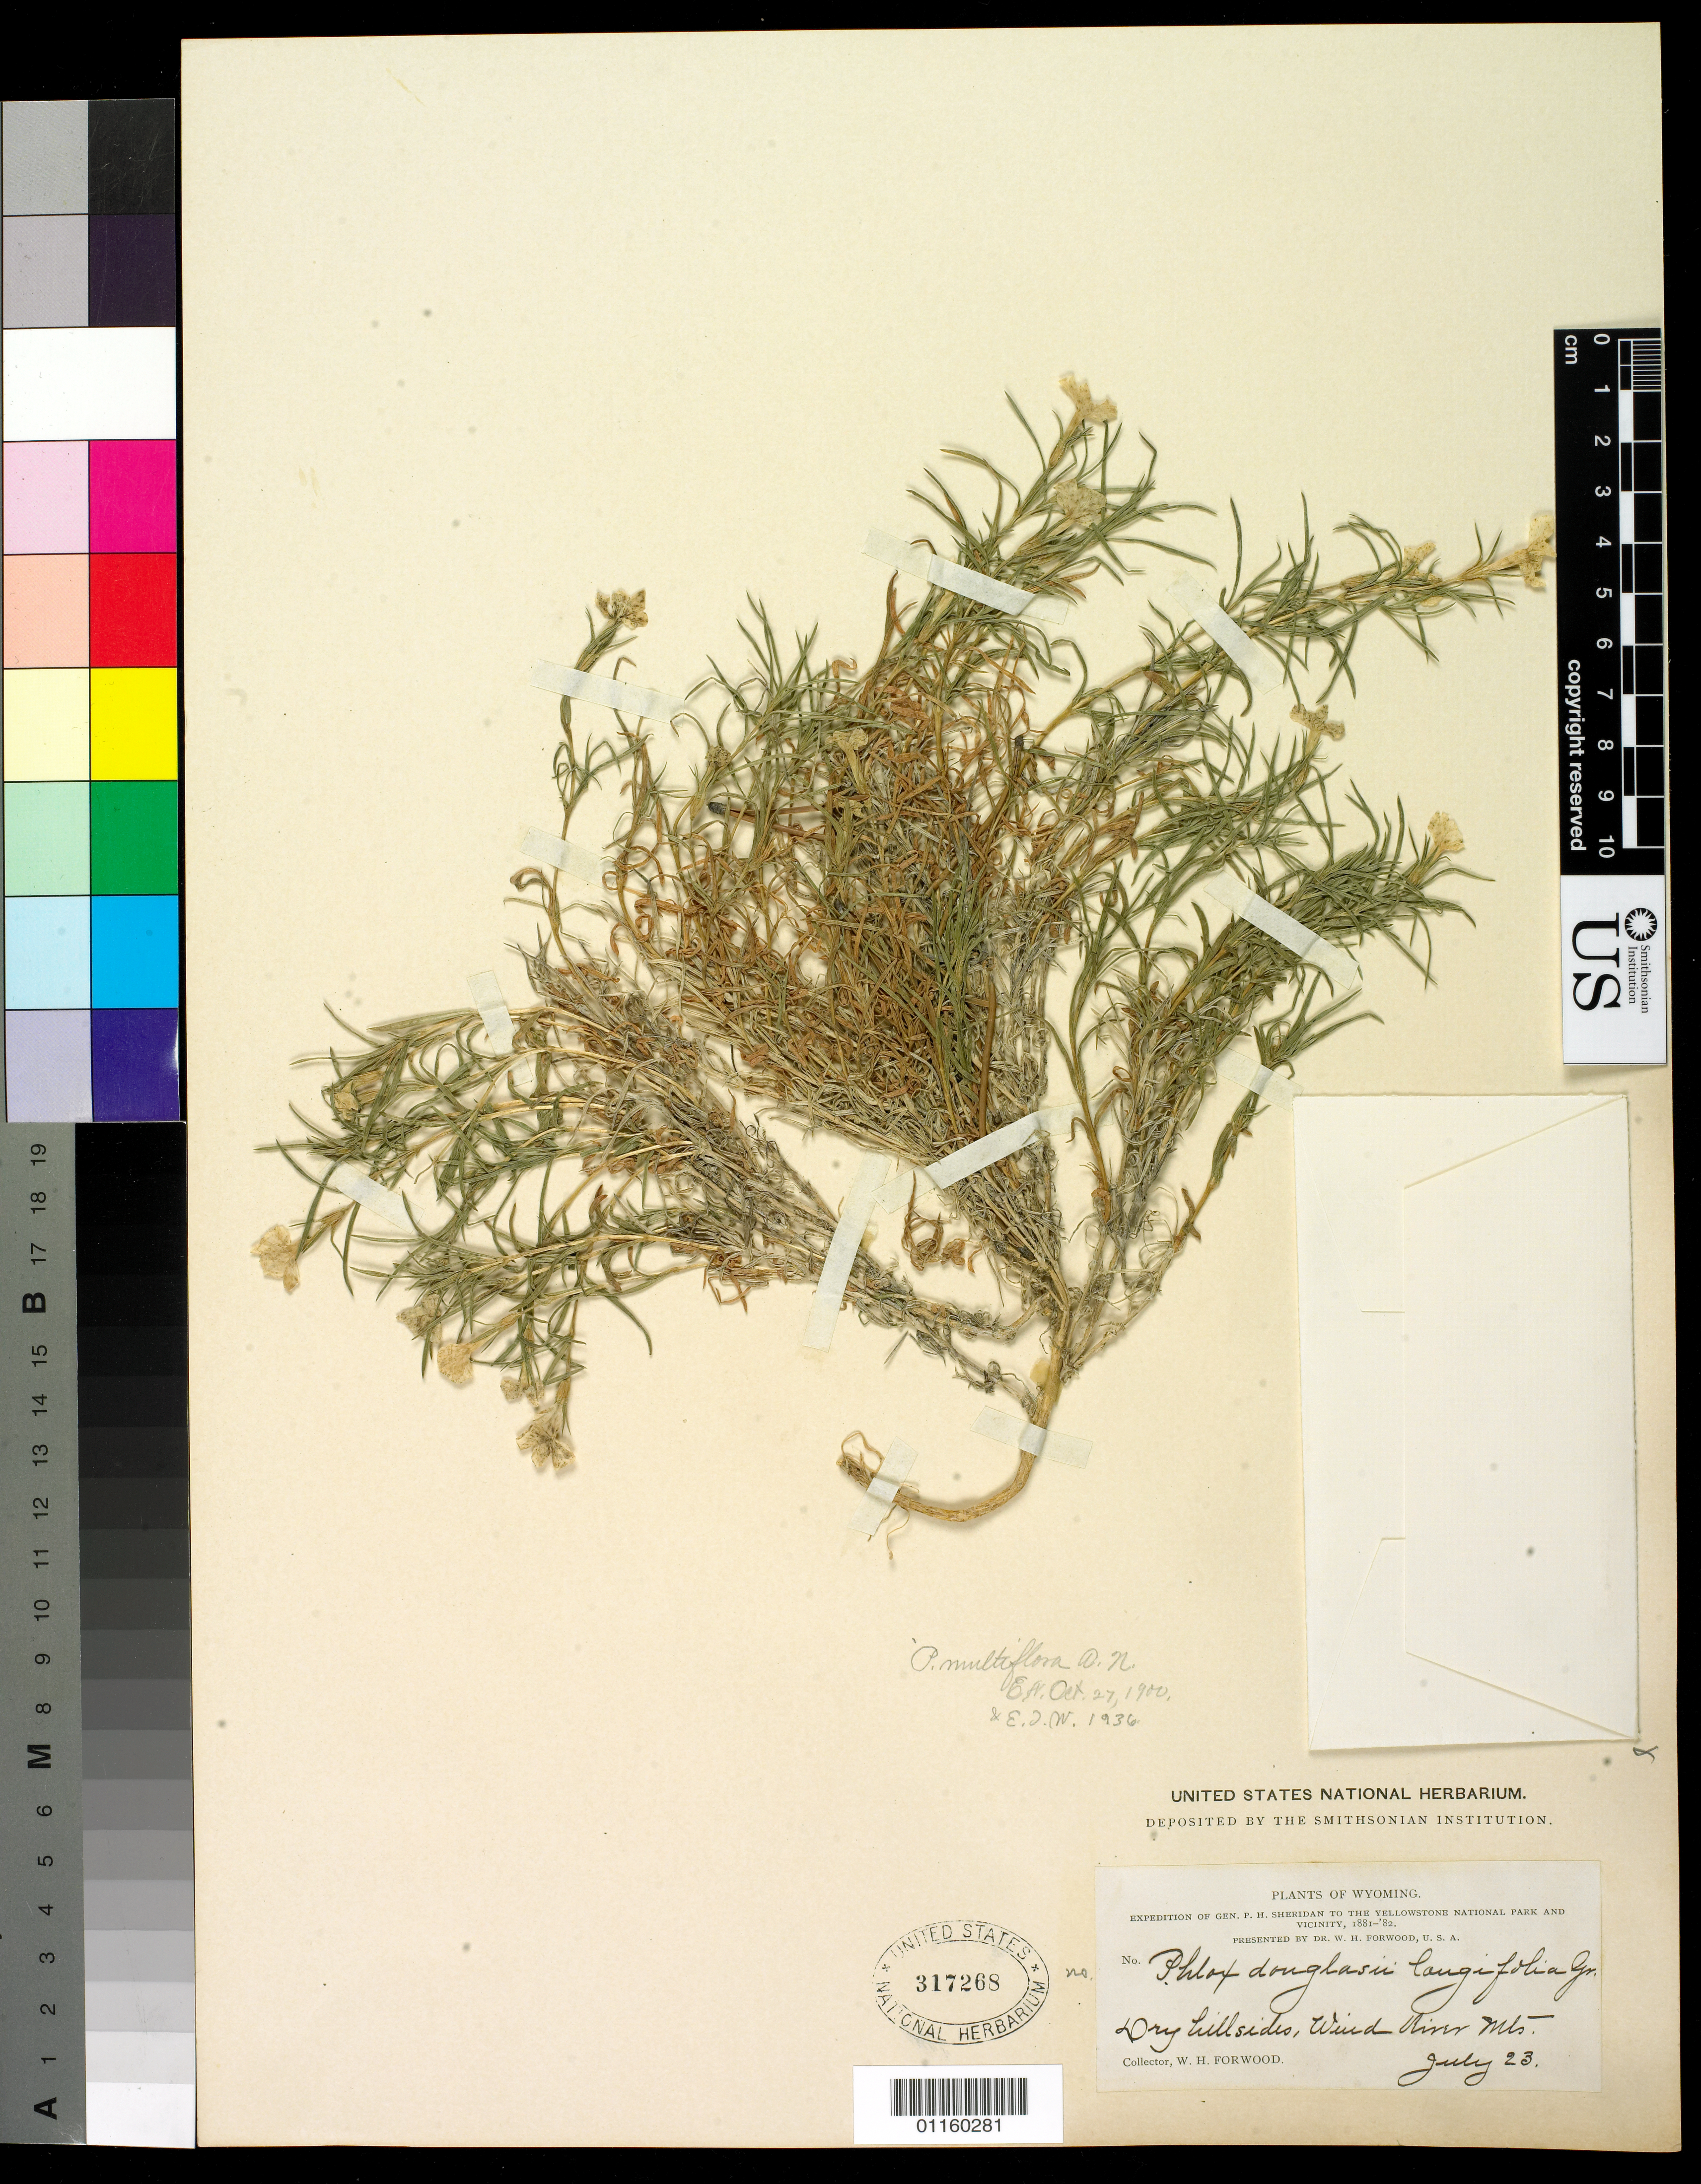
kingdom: Plantae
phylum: Tracheophyta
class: Magnoliopsida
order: Ericales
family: Polemoniaceae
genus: Phlox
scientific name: Phlox multiflora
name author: A. Nelson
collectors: W. Forwood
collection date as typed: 23 Jul 1881 or 23 Jul 1882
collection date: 1881-07-23 or 1882-07-23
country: United States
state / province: Wyoming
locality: Wind River Mts.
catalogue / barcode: US 317268